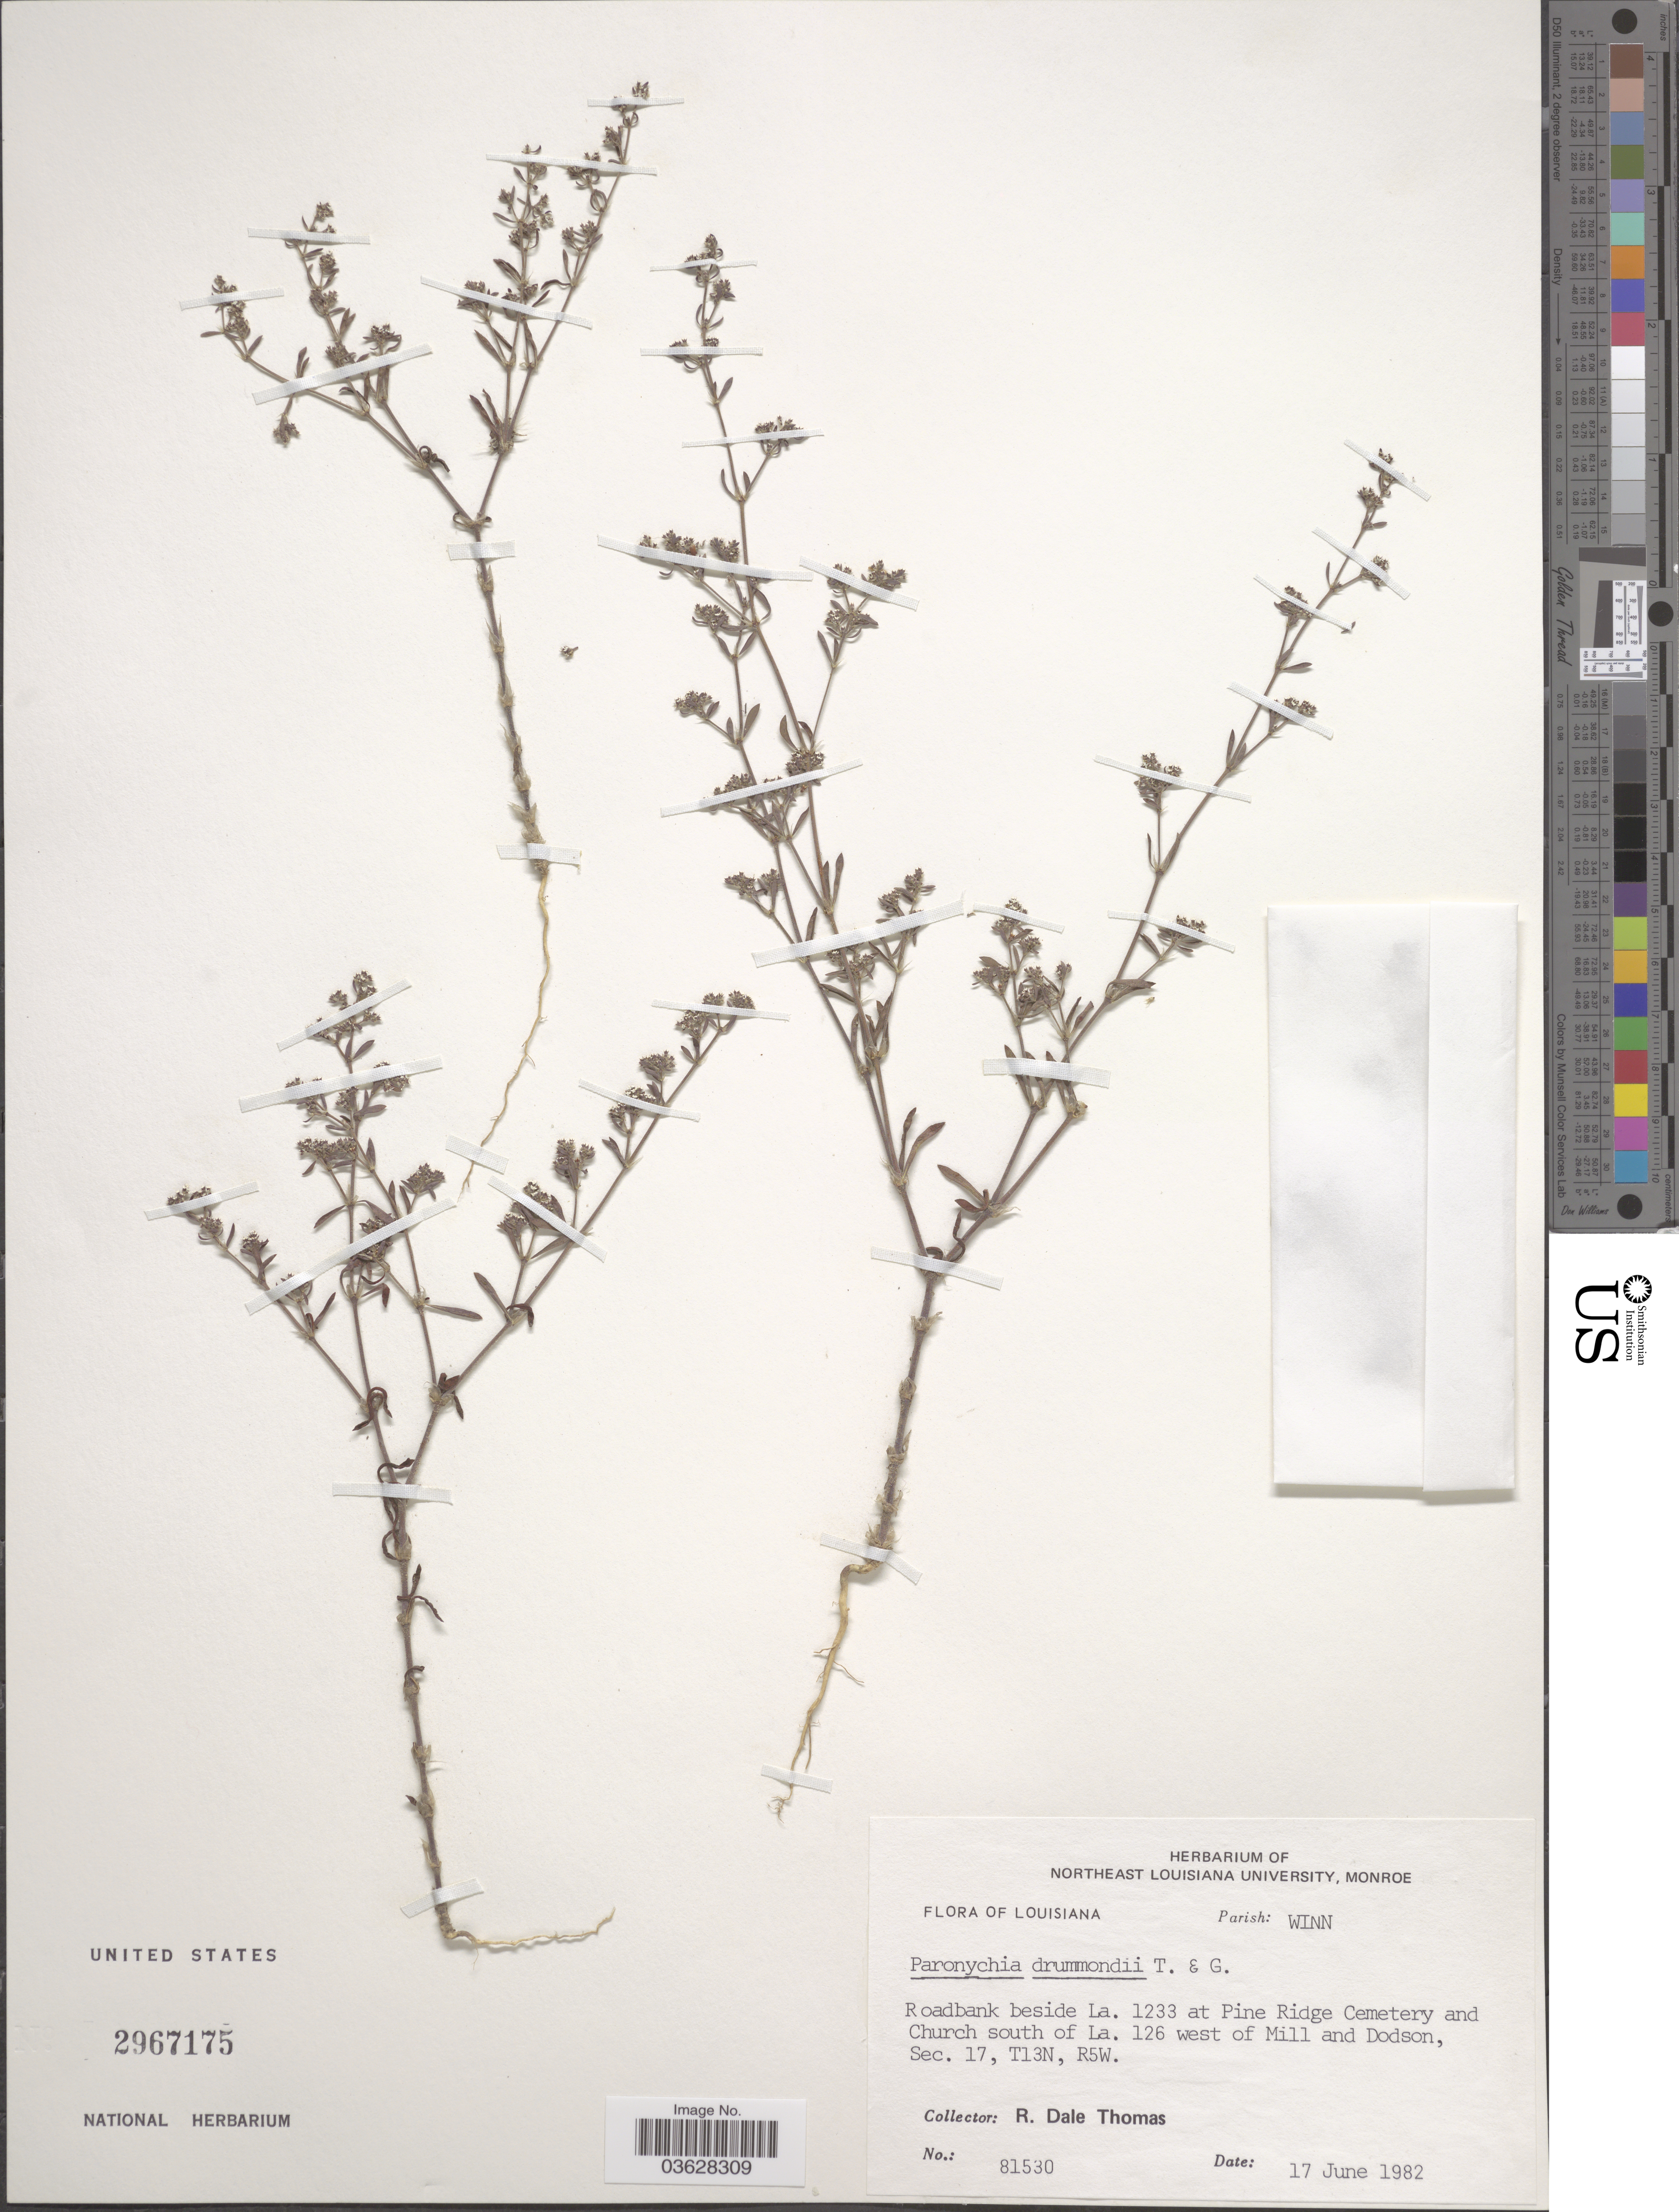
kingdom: Plantae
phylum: Tracheophyta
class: Magnoliopsida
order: Caryophyllales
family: Caryophyllaceae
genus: Paronychia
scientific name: Paronychia drummondii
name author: Torr. & A. Gray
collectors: R. Thomas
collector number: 81530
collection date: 1982-06-17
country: United States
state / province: Louisiana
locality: Parish: Winn. Beside La. 1233 at Pine Ridge Cemetery and Church south of La. 126 west of Mill and Dodson, Sec. 17, T13N, R5W.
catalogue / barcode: US 2967175